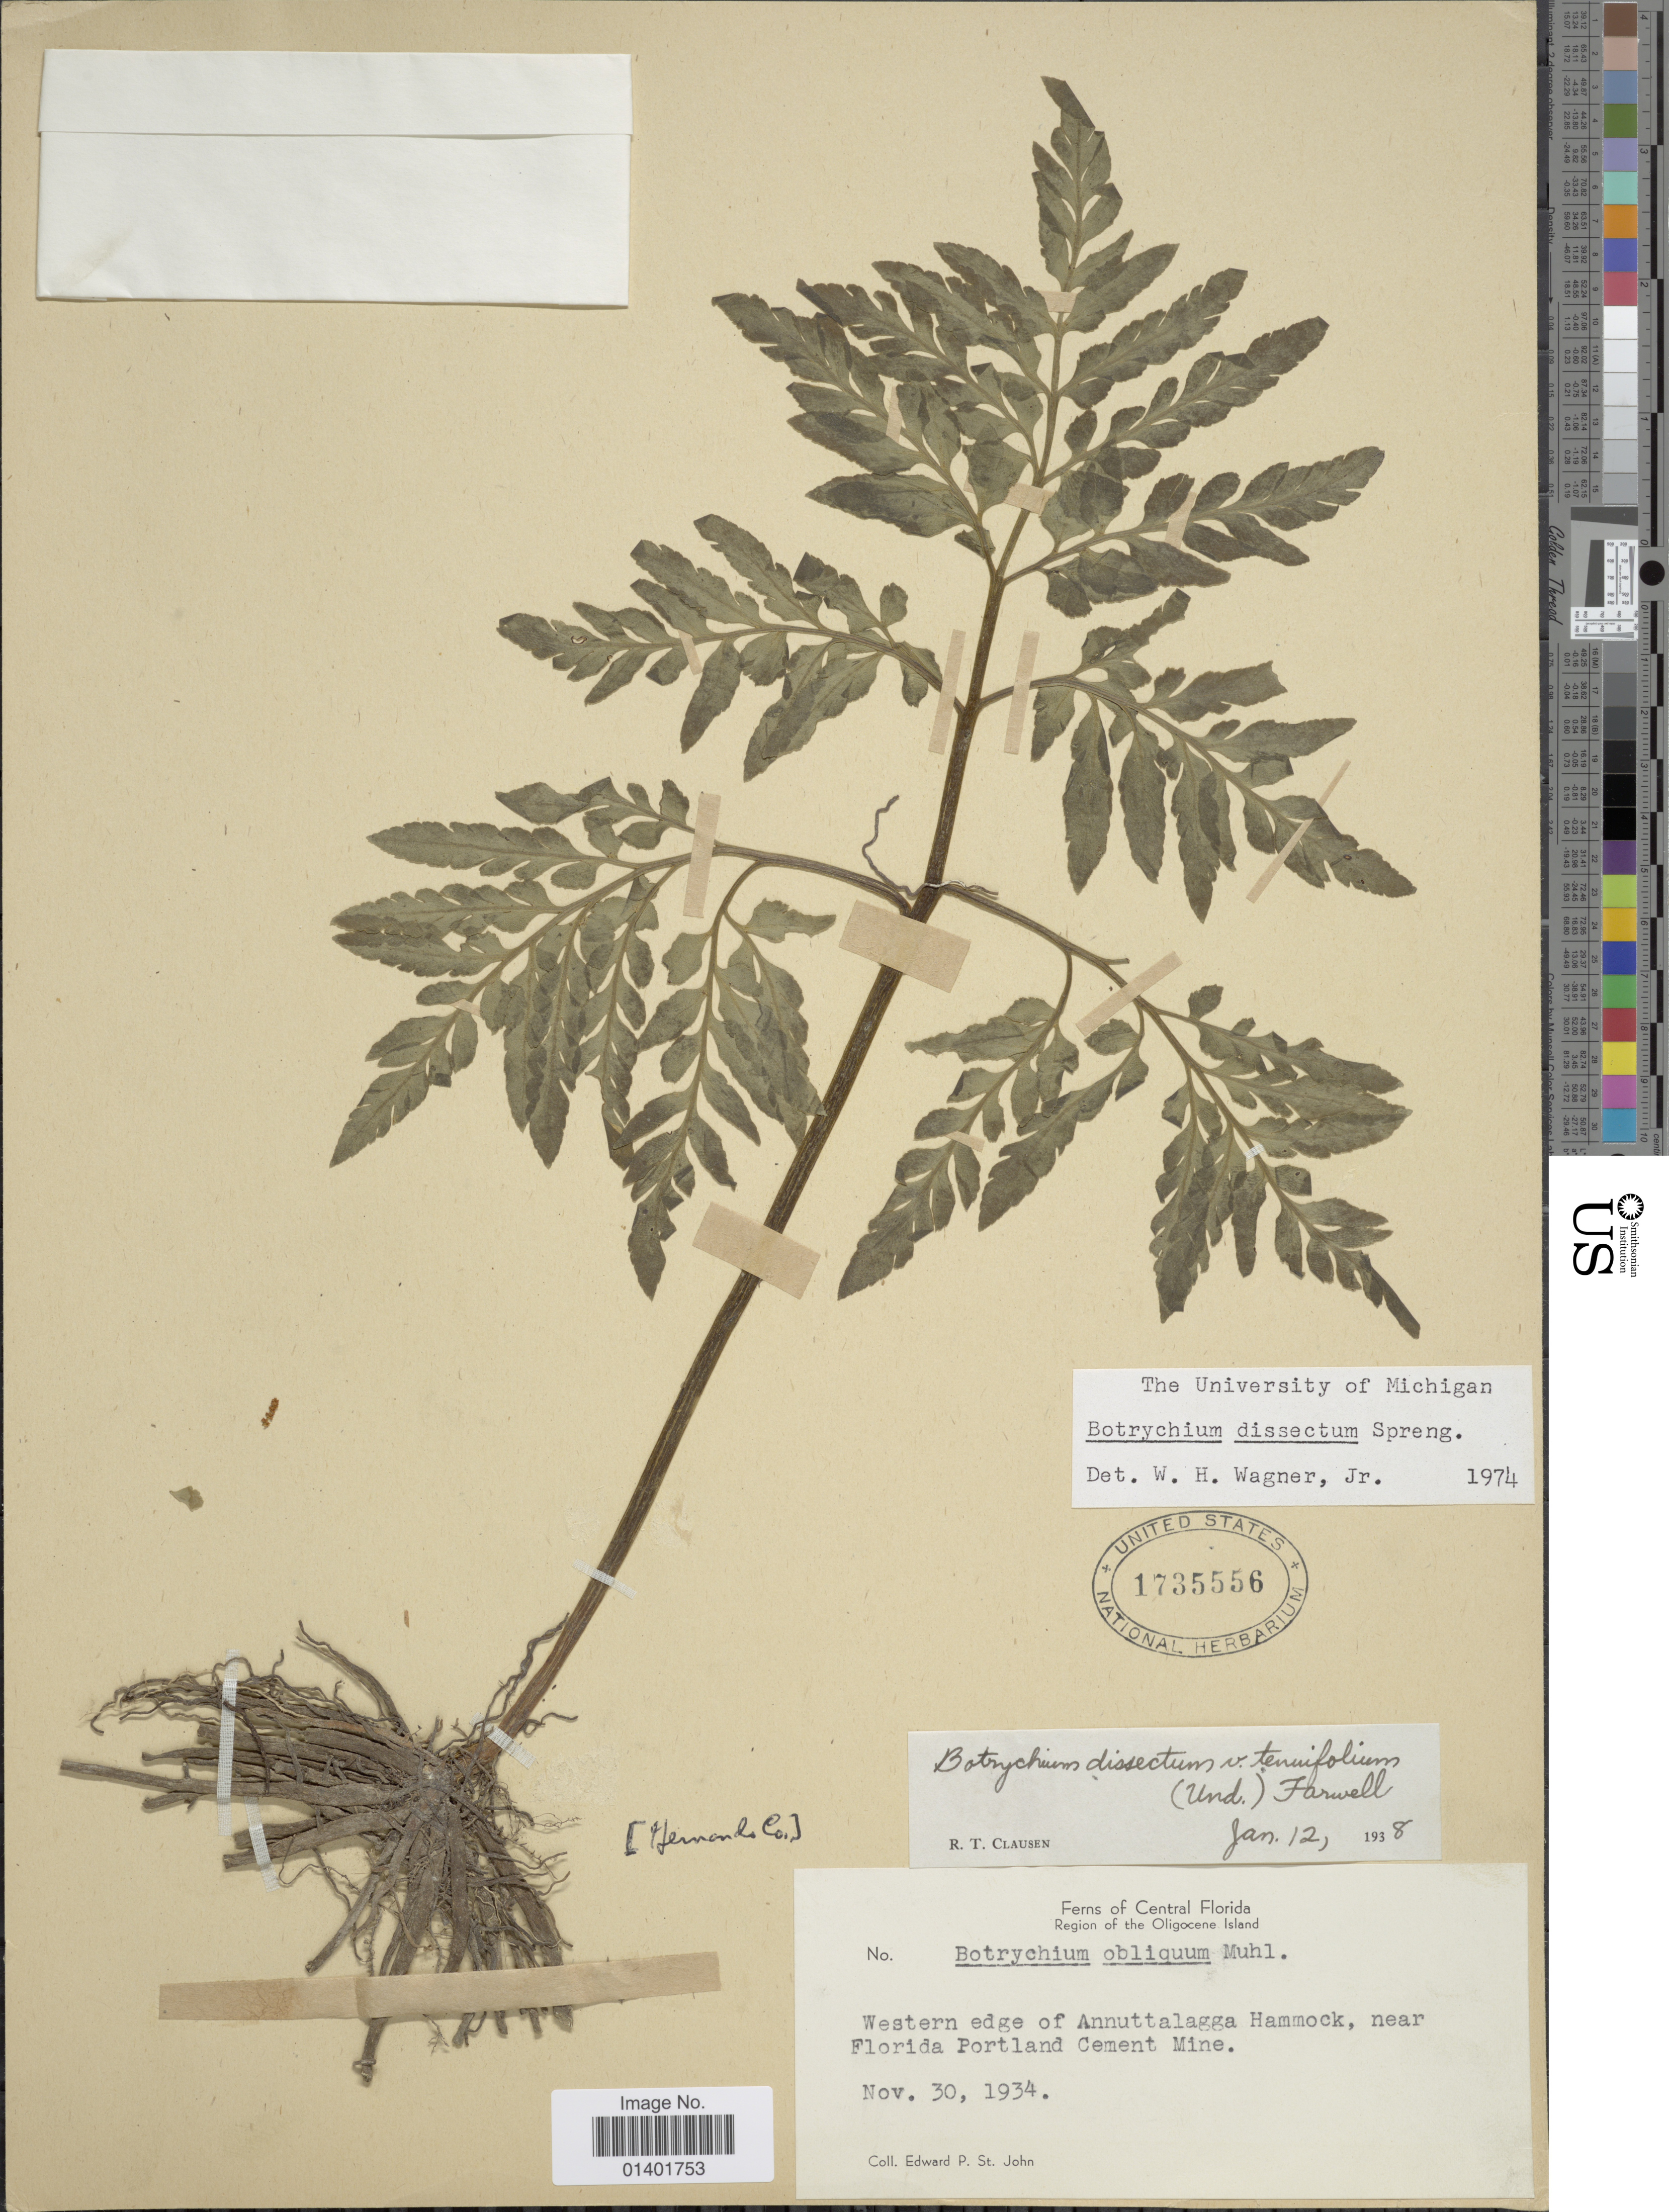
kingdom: Plantae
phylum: Tracheophyta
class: Polypodiopsida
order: Ophioglossales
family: Ophioglossaceae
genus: Botrychium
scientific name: Botrychium dissectum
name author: Spreng.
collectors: E. P. St. John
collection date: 1934-11-30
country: United States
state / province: Florida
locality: Central Florida, Region of the Oligocene Island, Western edge of Annuttalagga Hammock, near Florida Portland Cement Mine.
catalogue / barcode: US 1735556